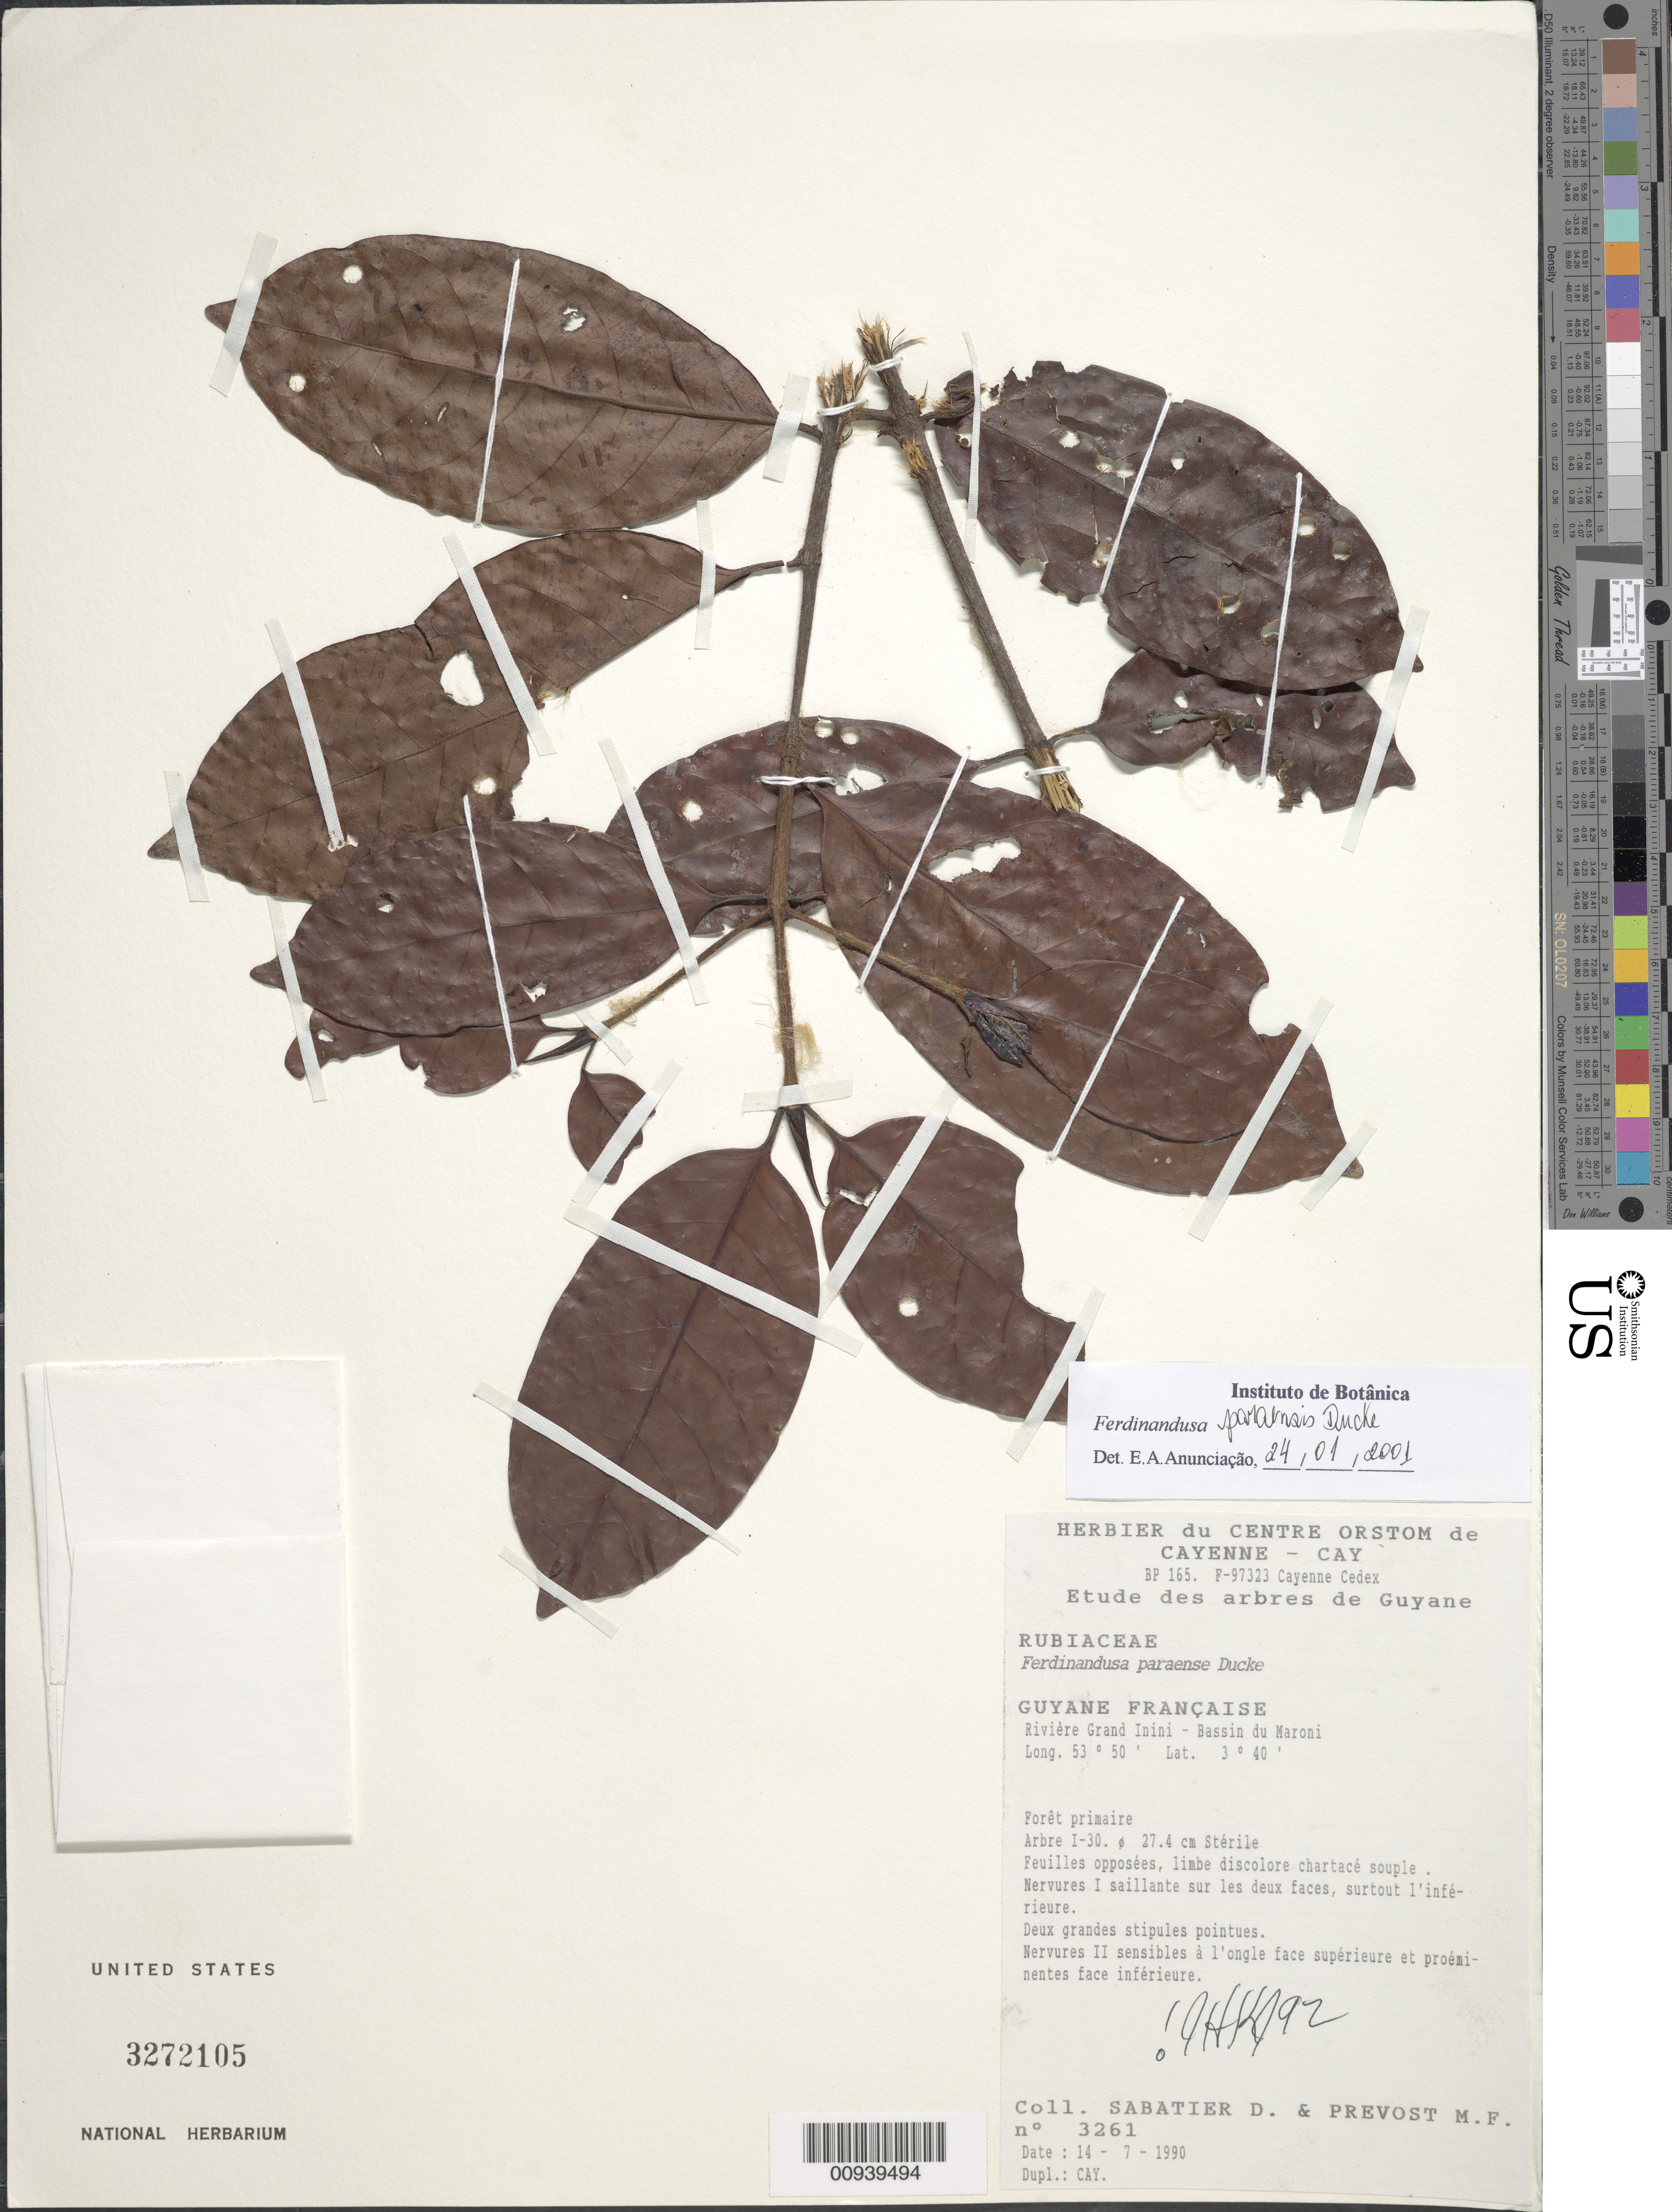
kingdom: Plantae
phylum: Tracheophyta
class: Magnoliopsida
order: Gentianales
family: Rubiaceae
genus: Ferdinandusa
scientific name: Ferdinandusa paraensis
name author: Ducke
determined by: Anunciação, E. A. d.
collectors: D. Sabatier & M.-F. Prévost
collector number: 3261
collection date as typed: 14-Jul-90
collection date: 1990-07-14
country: French Guiana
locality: Rivière Grand Inini, Bassin de Maroni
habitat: Primary forest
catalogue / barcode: US 3272105